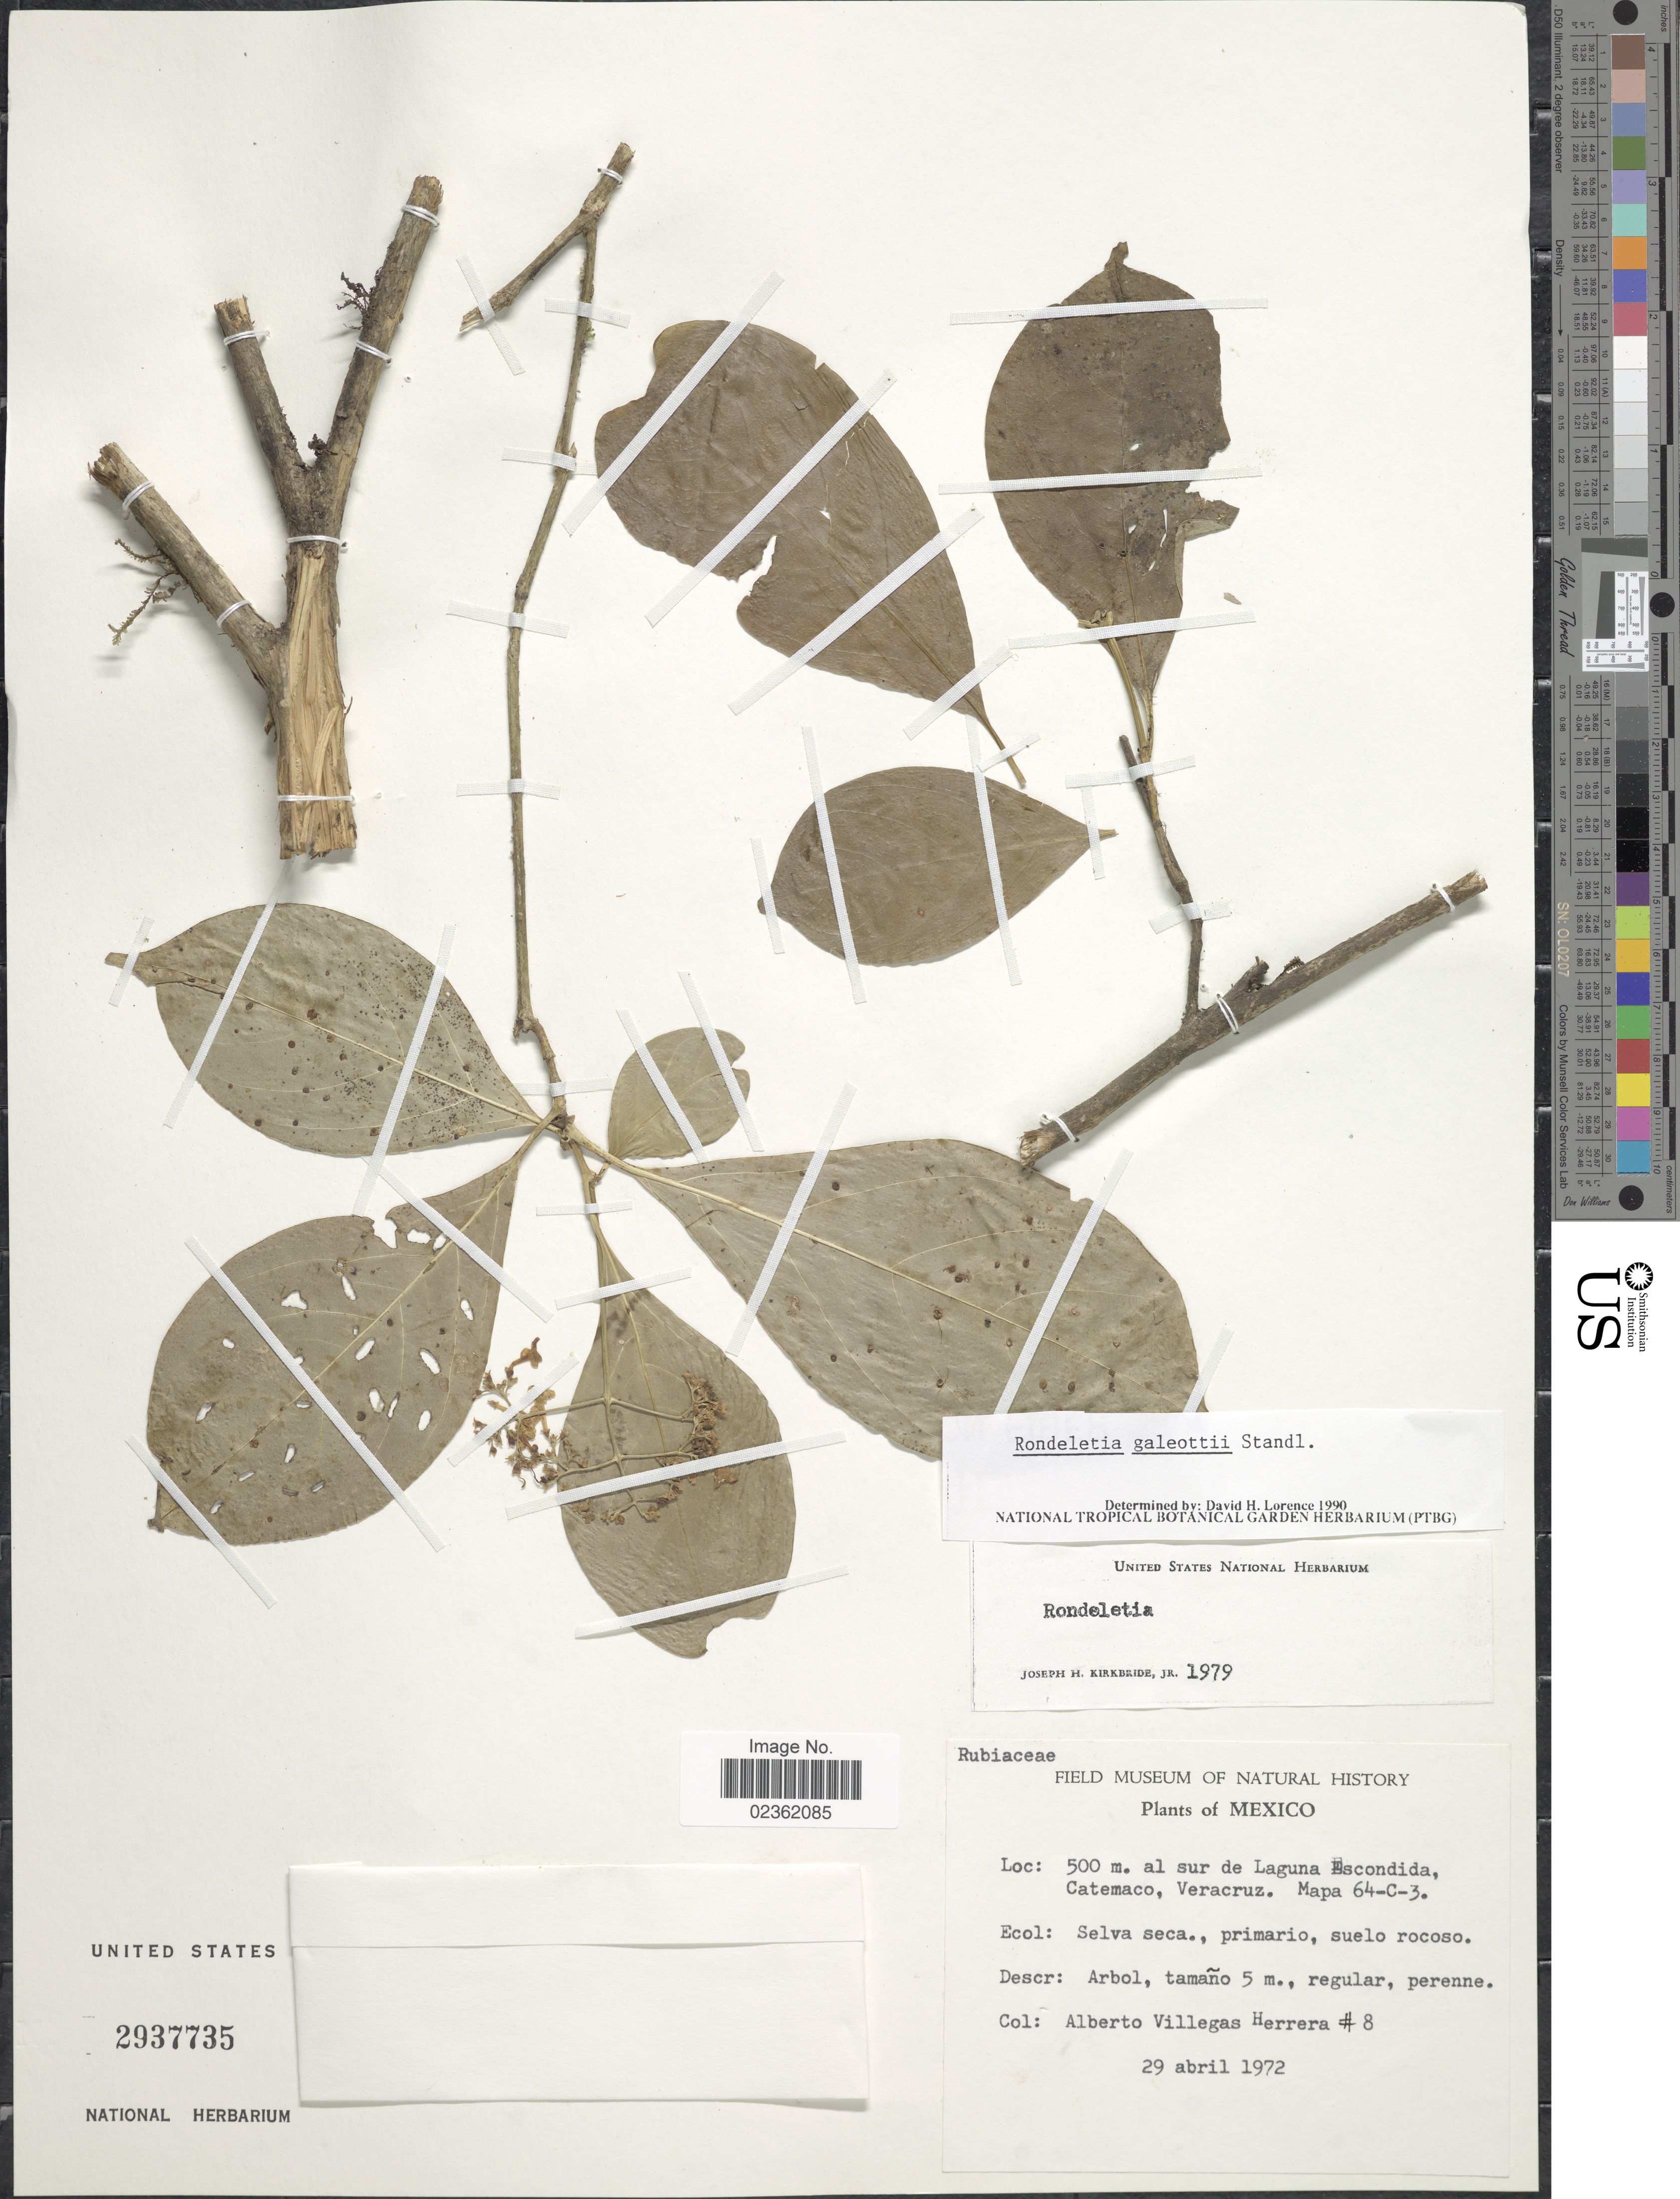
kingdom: Plantae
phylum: Tracheophyta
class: Magnoliopsida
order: Gentianales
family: Rubiaceae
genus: Rondeletia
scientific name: Rondeletia galeottii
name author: Standl.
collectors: A. Villegas Herrera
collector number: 8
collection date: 1972-04-29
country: Mexico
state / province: Veracruz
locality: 500 m. al sur de Laguna Escondida, Catemaco, Veracruz, Mapa 64-C-3.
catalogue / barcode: US 2937735